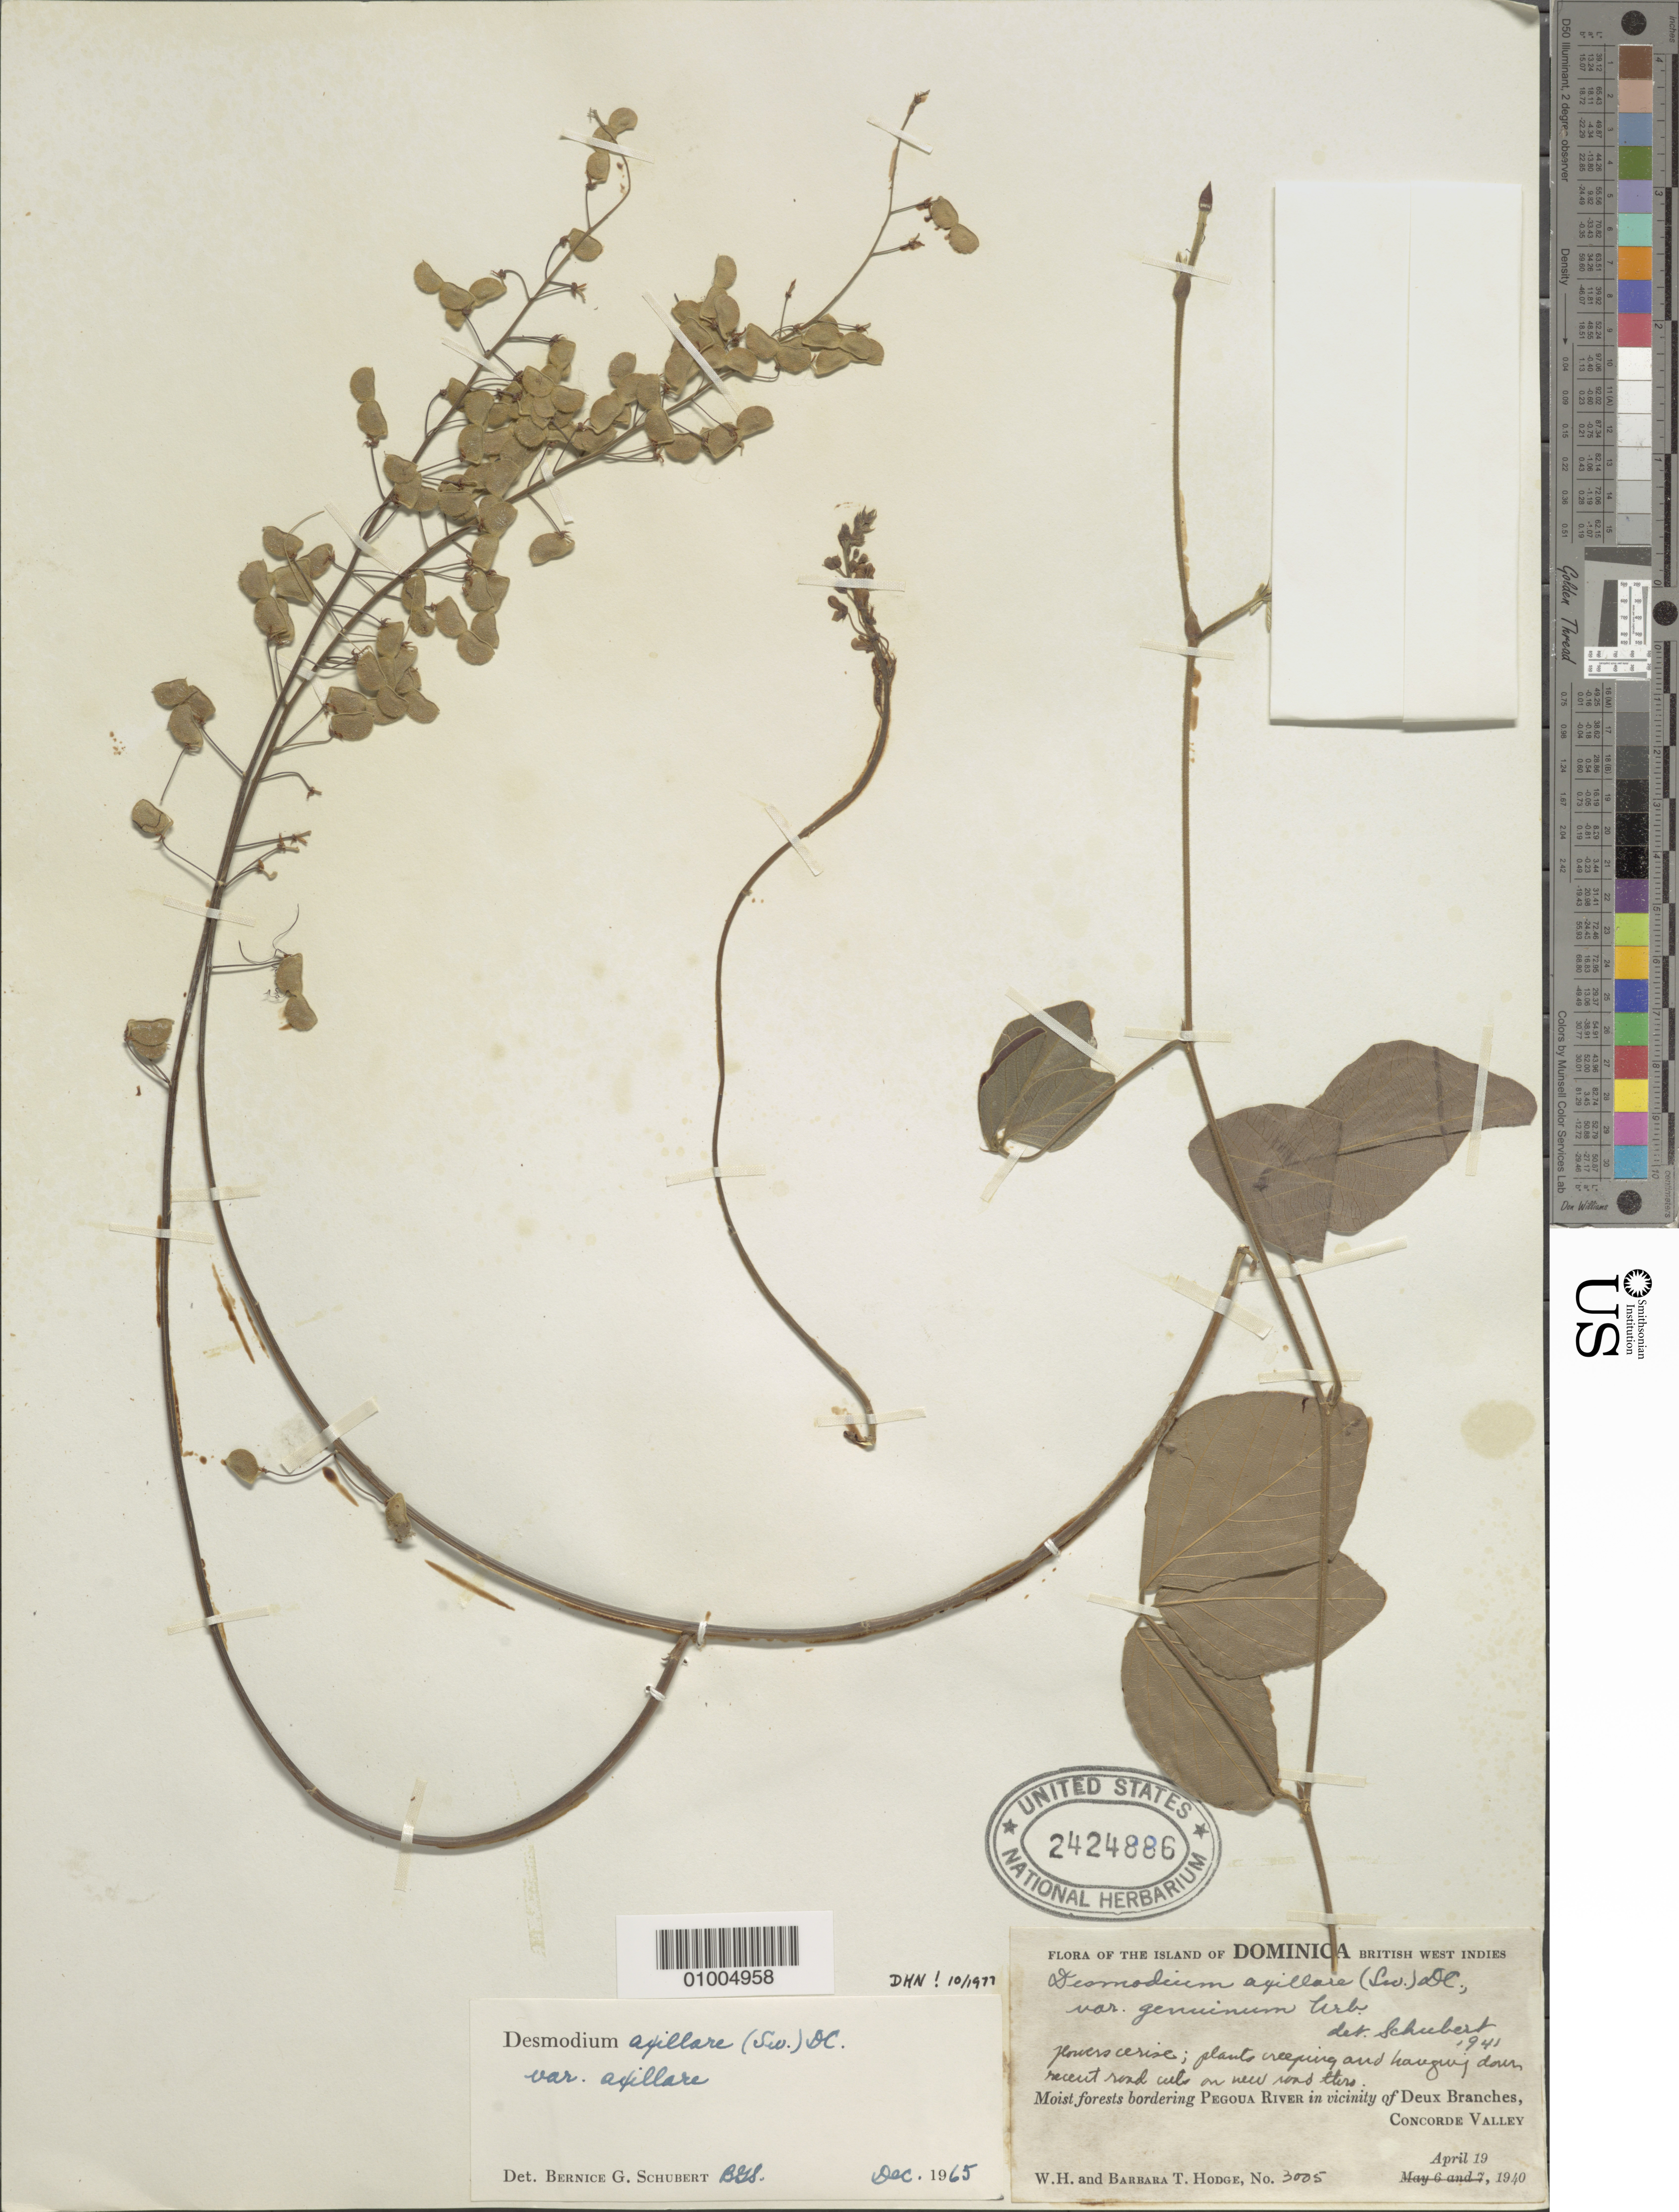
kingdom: Plantae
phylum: Tracheophyta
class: Magnoliopsida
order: Fabales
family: Fabaceae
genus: Desmodium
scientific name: Desmodium axillare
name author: (Sw.) DC.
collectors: B. Hodge & W. Hodge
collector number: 3005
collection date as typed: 19 Apr 1940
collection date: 1940-04-19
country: Dominica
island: Dominica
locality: Moist forests bordering Pegoua River in vicinity of Deux Branches, Concorde Valley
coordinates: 0 N, 0 E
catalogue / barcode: US 2424886